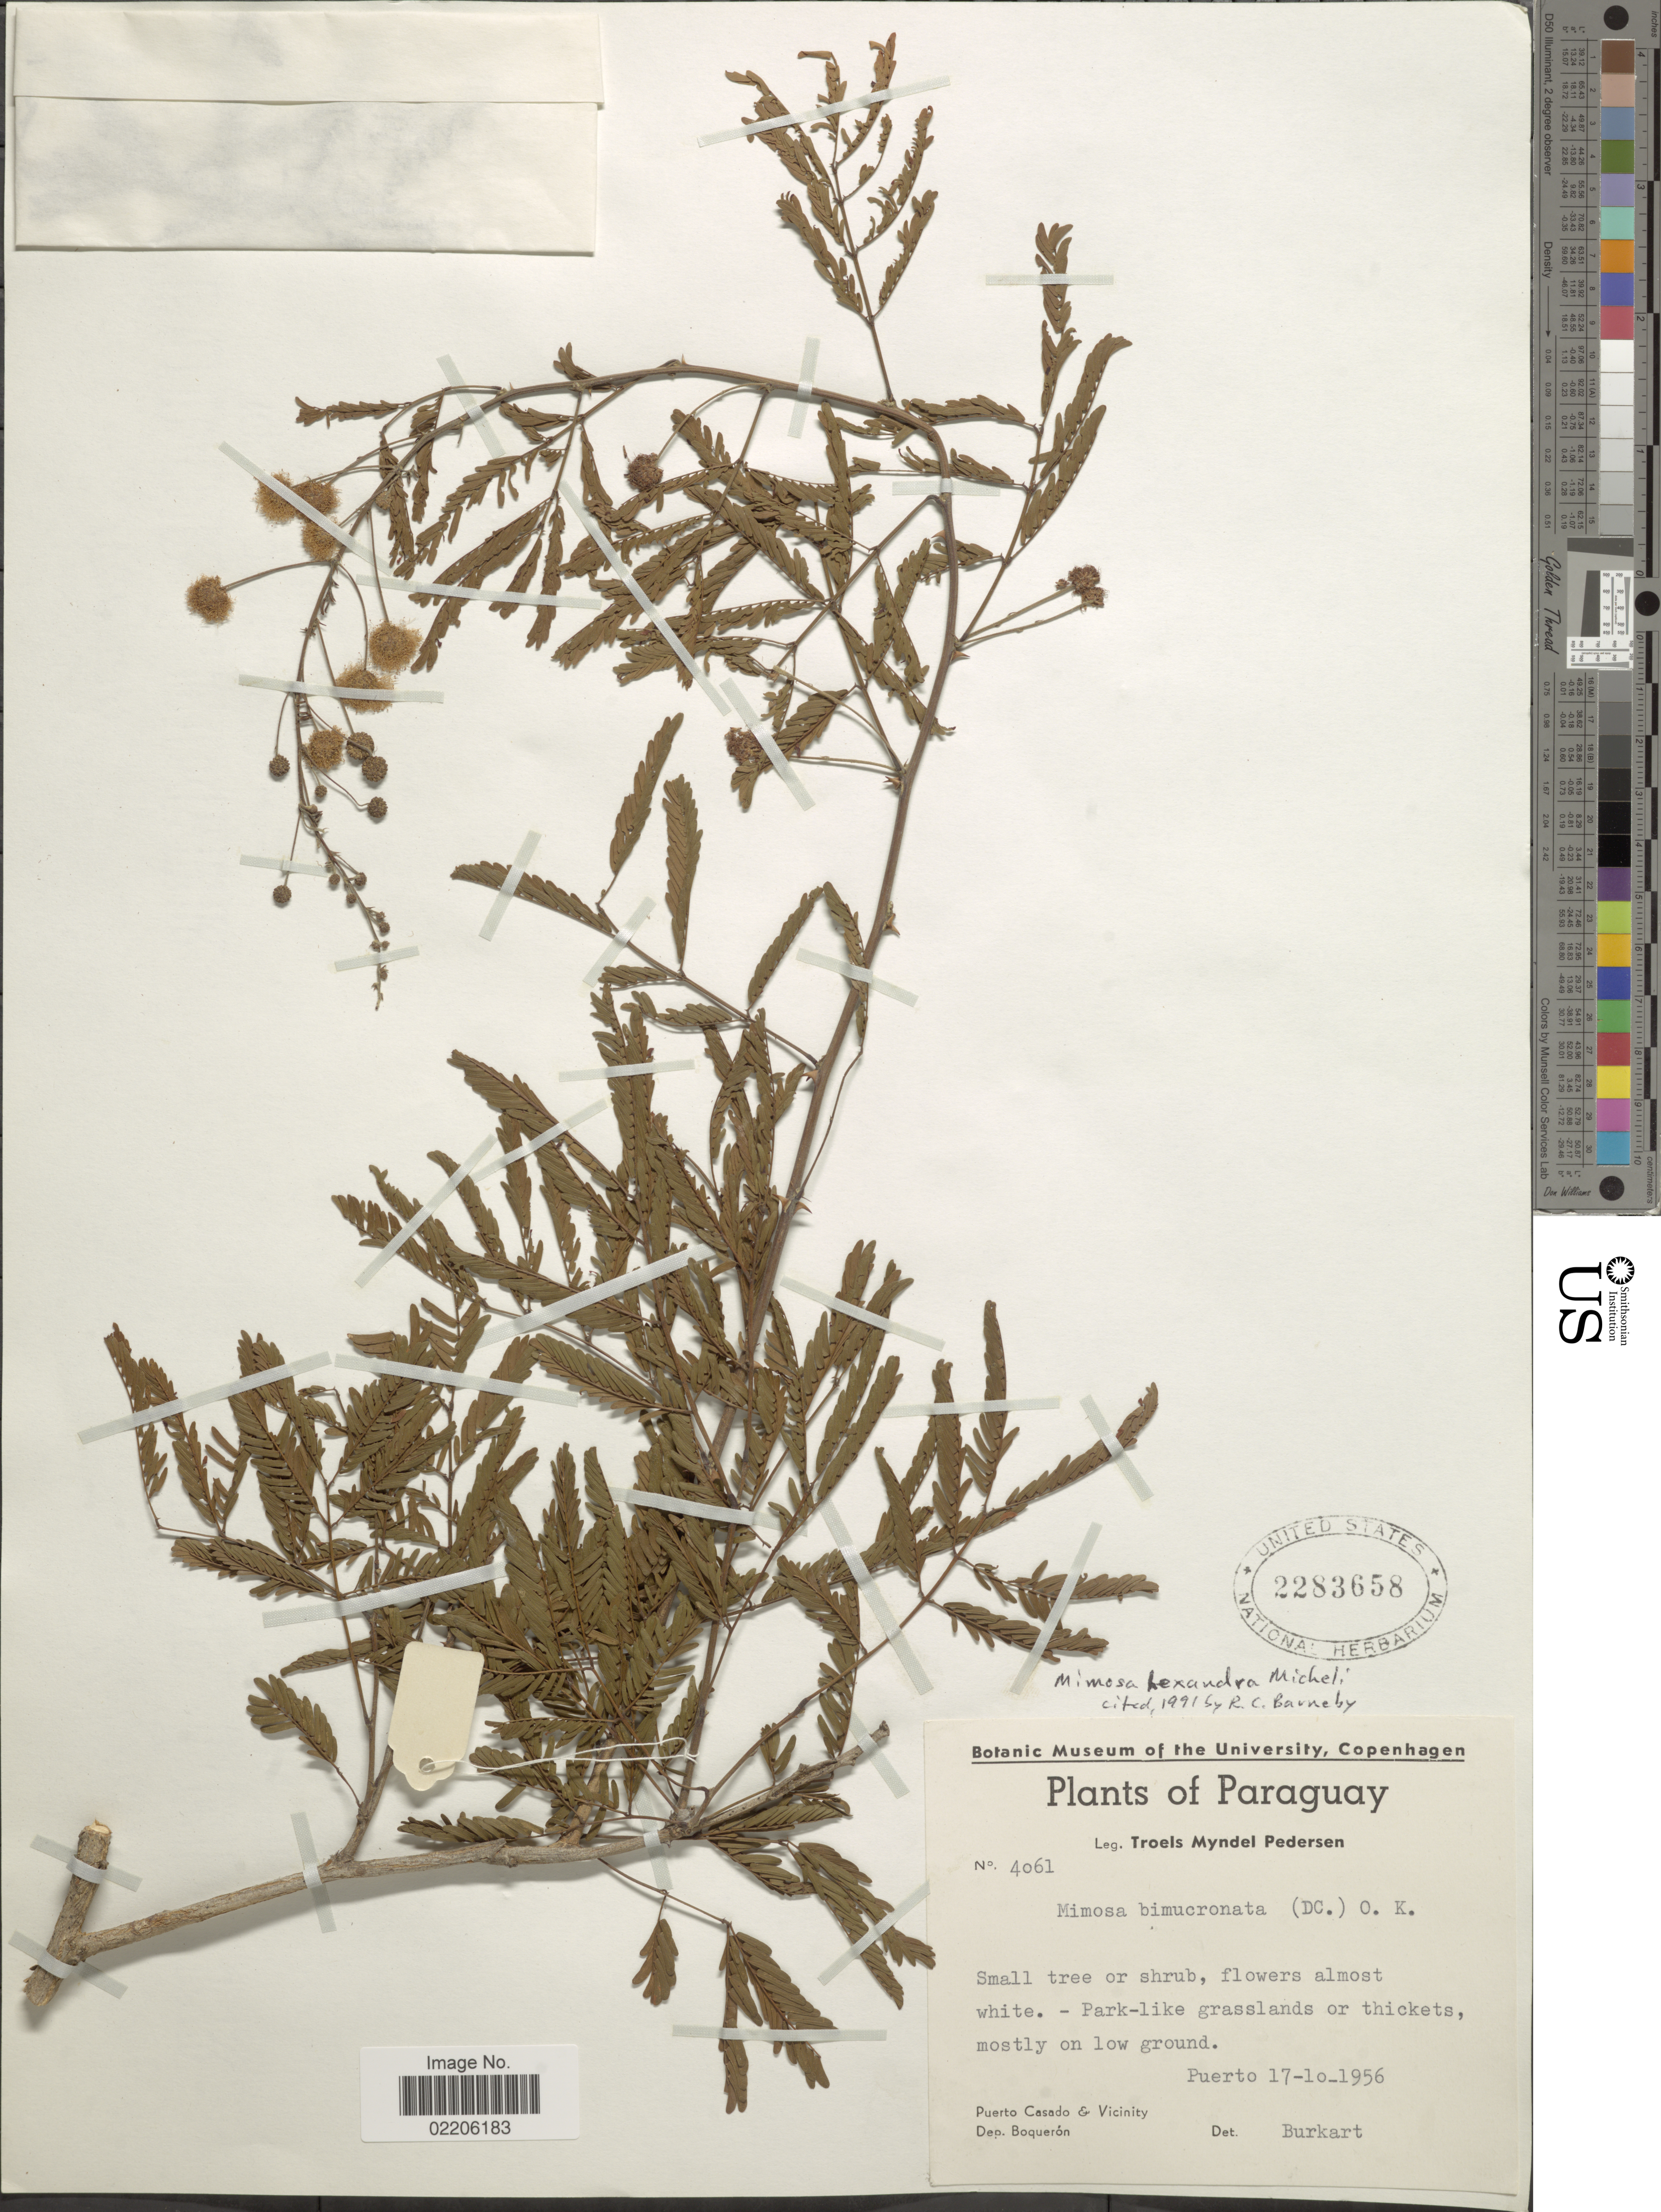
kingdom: Plantae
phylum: Tracheophyta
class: Magnoliopsida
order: Fabales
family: Fabaceae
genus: Mimosa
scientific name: Mimosa hexandra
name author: Micheli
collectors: T. Pederson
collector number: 4061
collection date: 1956-10-17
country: Paraguay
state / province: Boqueron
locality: Puerto Casado & Vicinity. Dep. Boqueron. mostly on low ground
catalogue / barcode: US 2283658